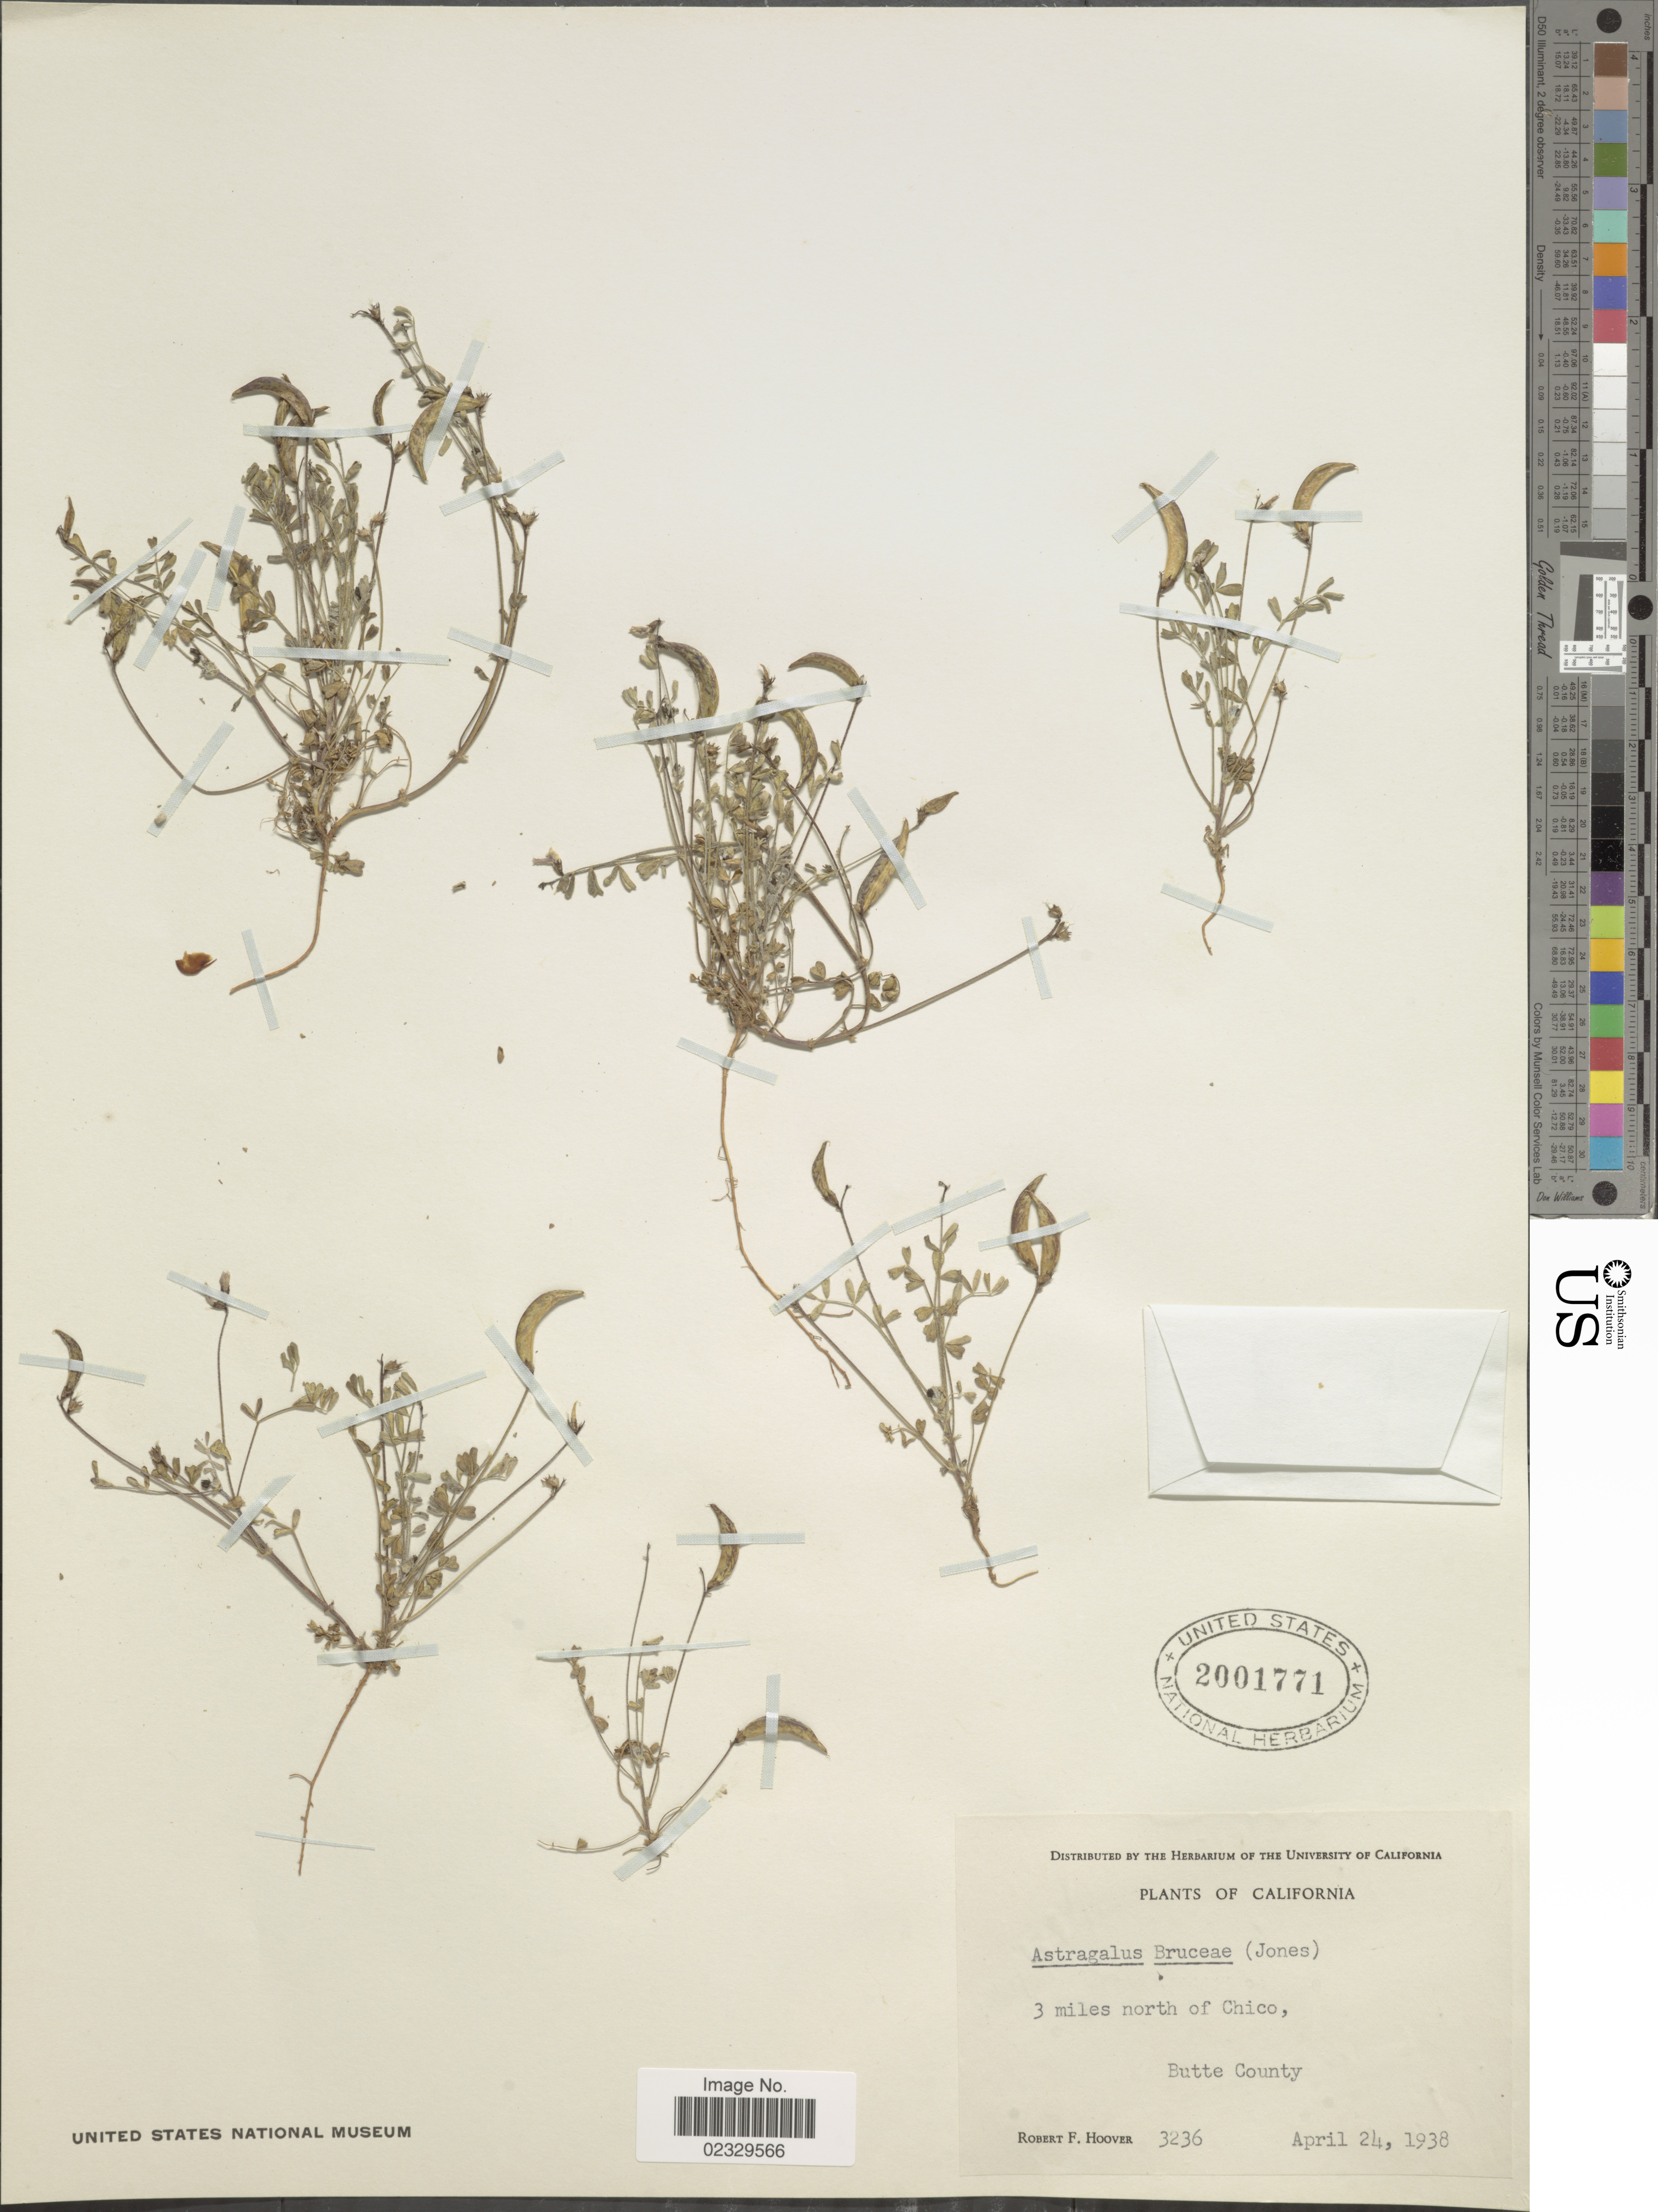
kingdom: Plantae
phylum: Tracheophyta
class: Magnoliopsida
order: Fabales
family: Fabaceae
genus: Astragalus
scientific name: Astragalus bruceae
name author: (M.E. Jones) Abrams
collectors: R. F. Hoover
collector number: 3236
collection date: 1938-04-24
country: United States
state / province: California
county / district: Butte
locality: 3 miles north of Chico. Butte County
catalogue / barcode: US 2001771